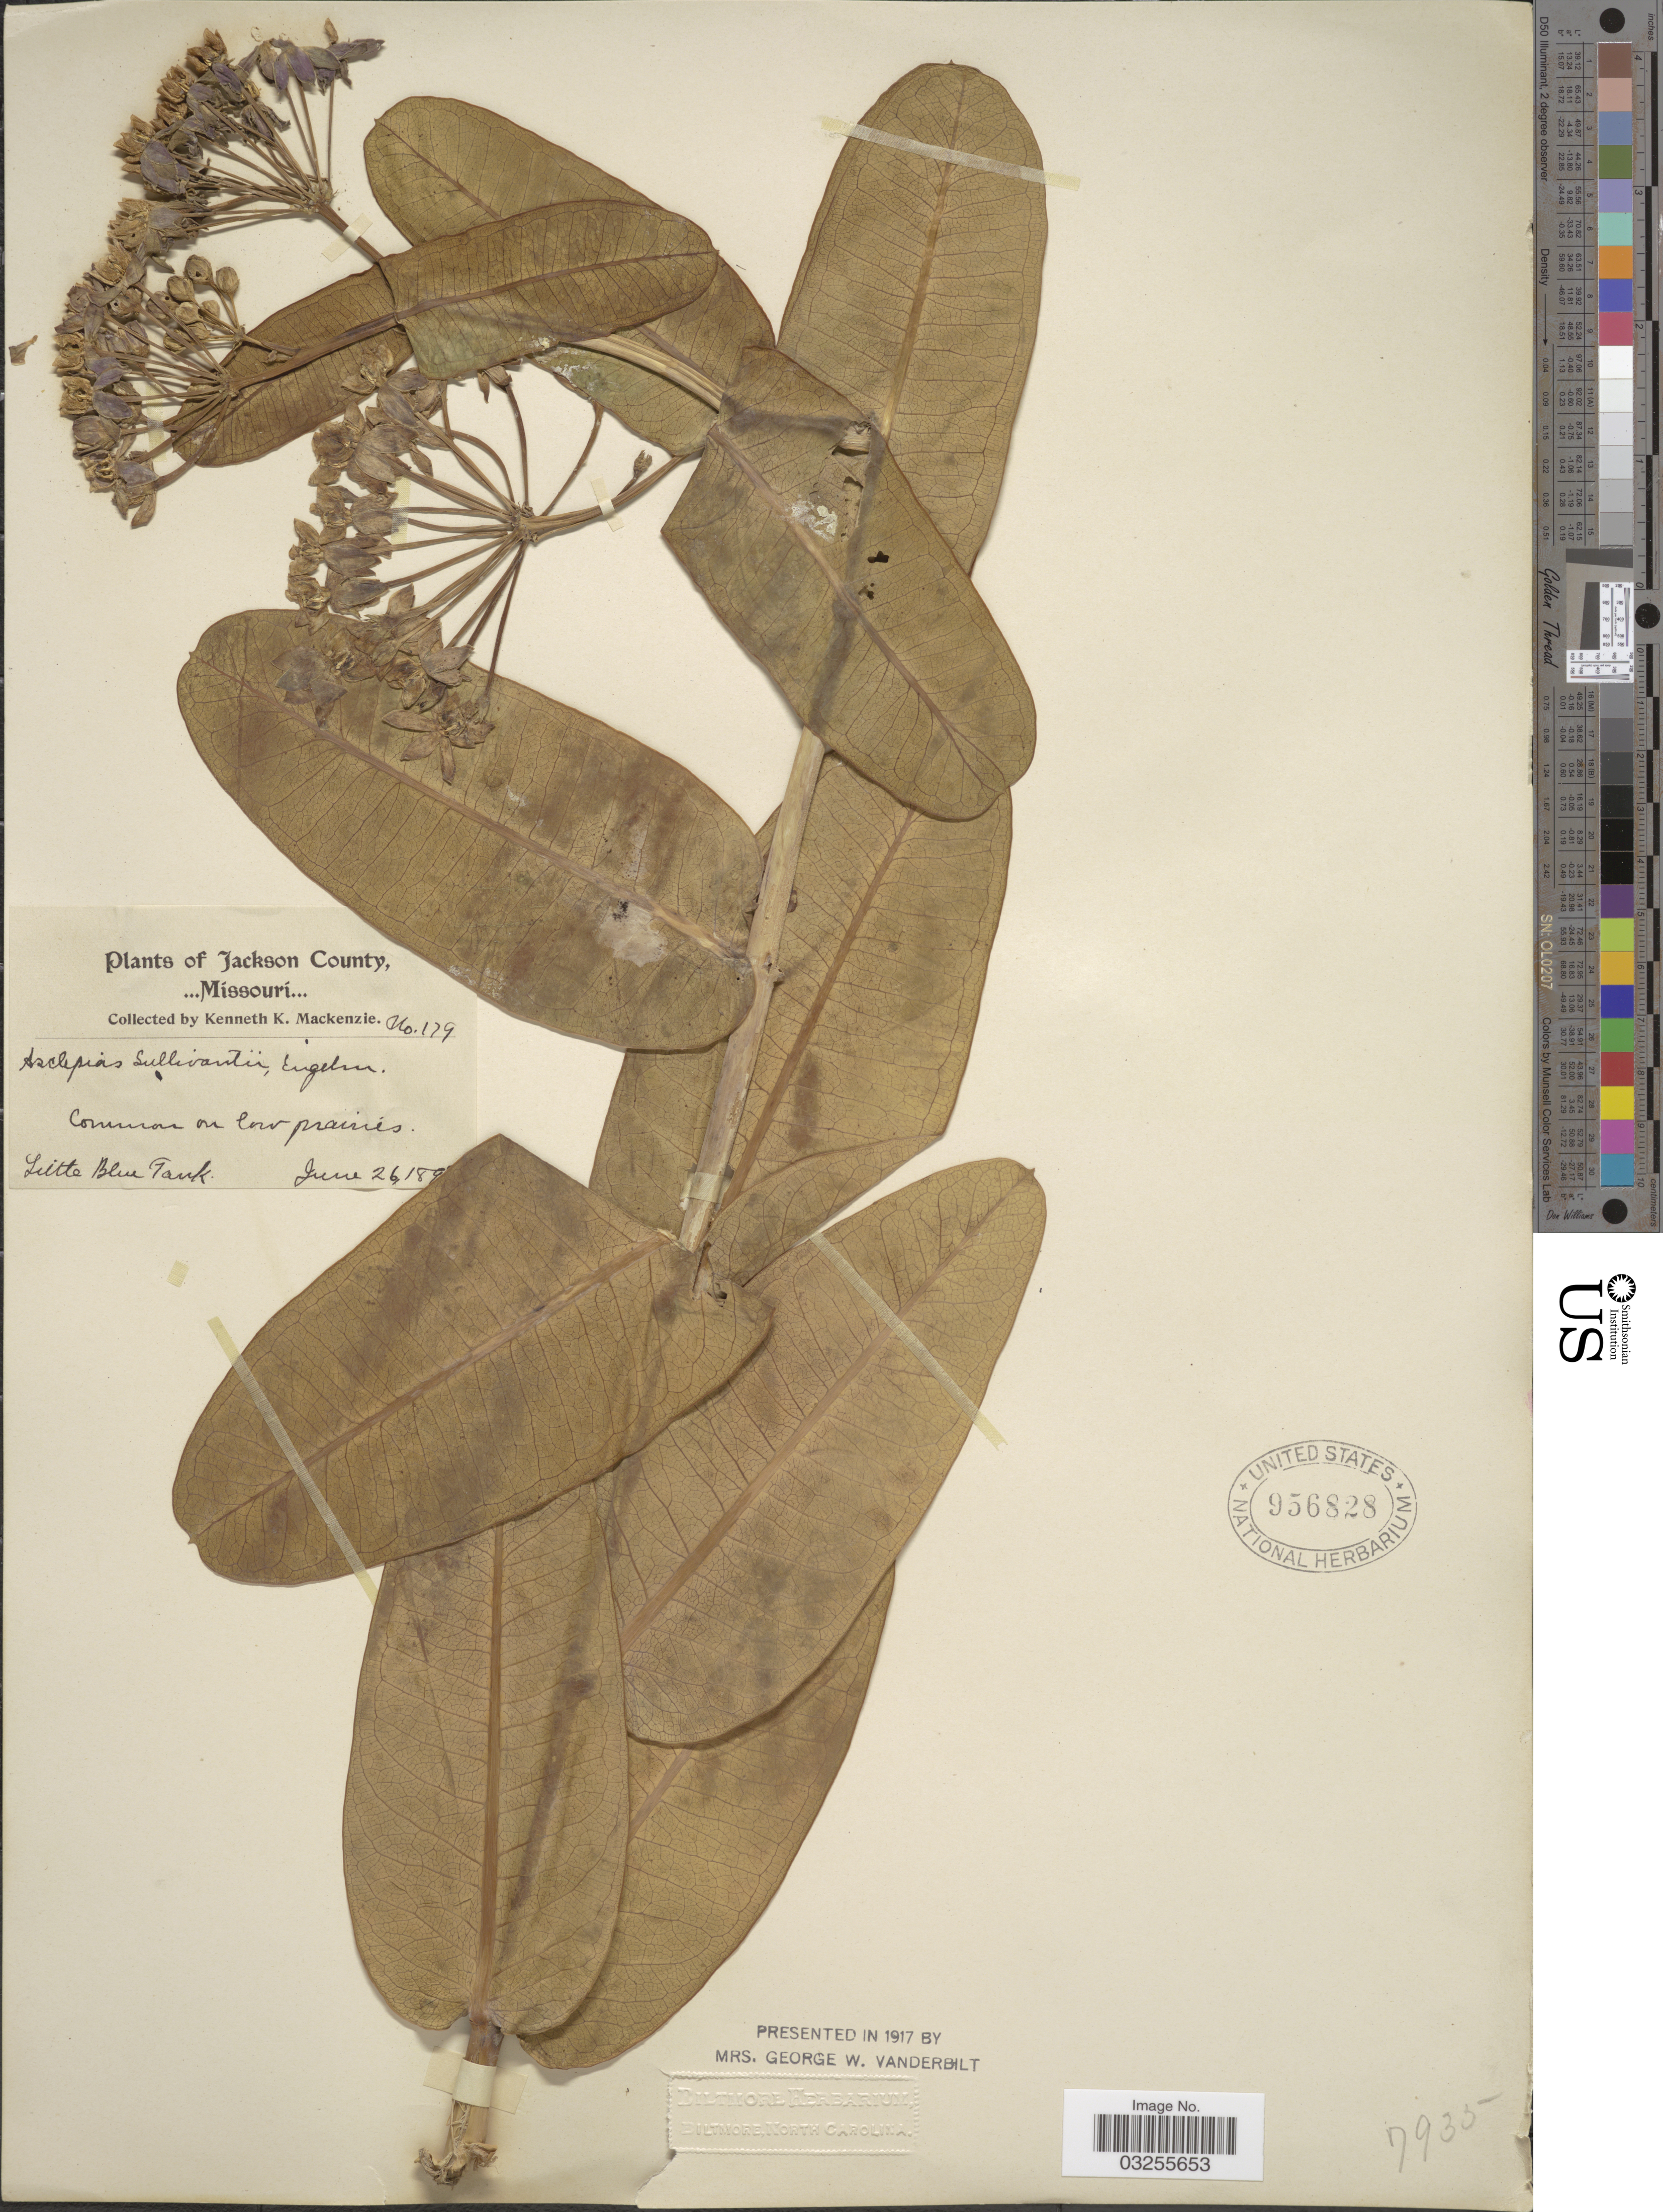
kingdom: Plantae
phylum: Tracheophyta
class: Magnoliopsida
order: Gentianales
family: Apocynaceae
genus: Asclepias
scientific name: Asclepias sullivantii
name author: Engelm. ex A. Gray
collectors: K. K. Mackenzie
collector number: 179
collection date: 1890-06-26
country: United States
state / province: Missouri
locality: Jackson County. Little Blue Tank.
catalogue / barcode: US 956828